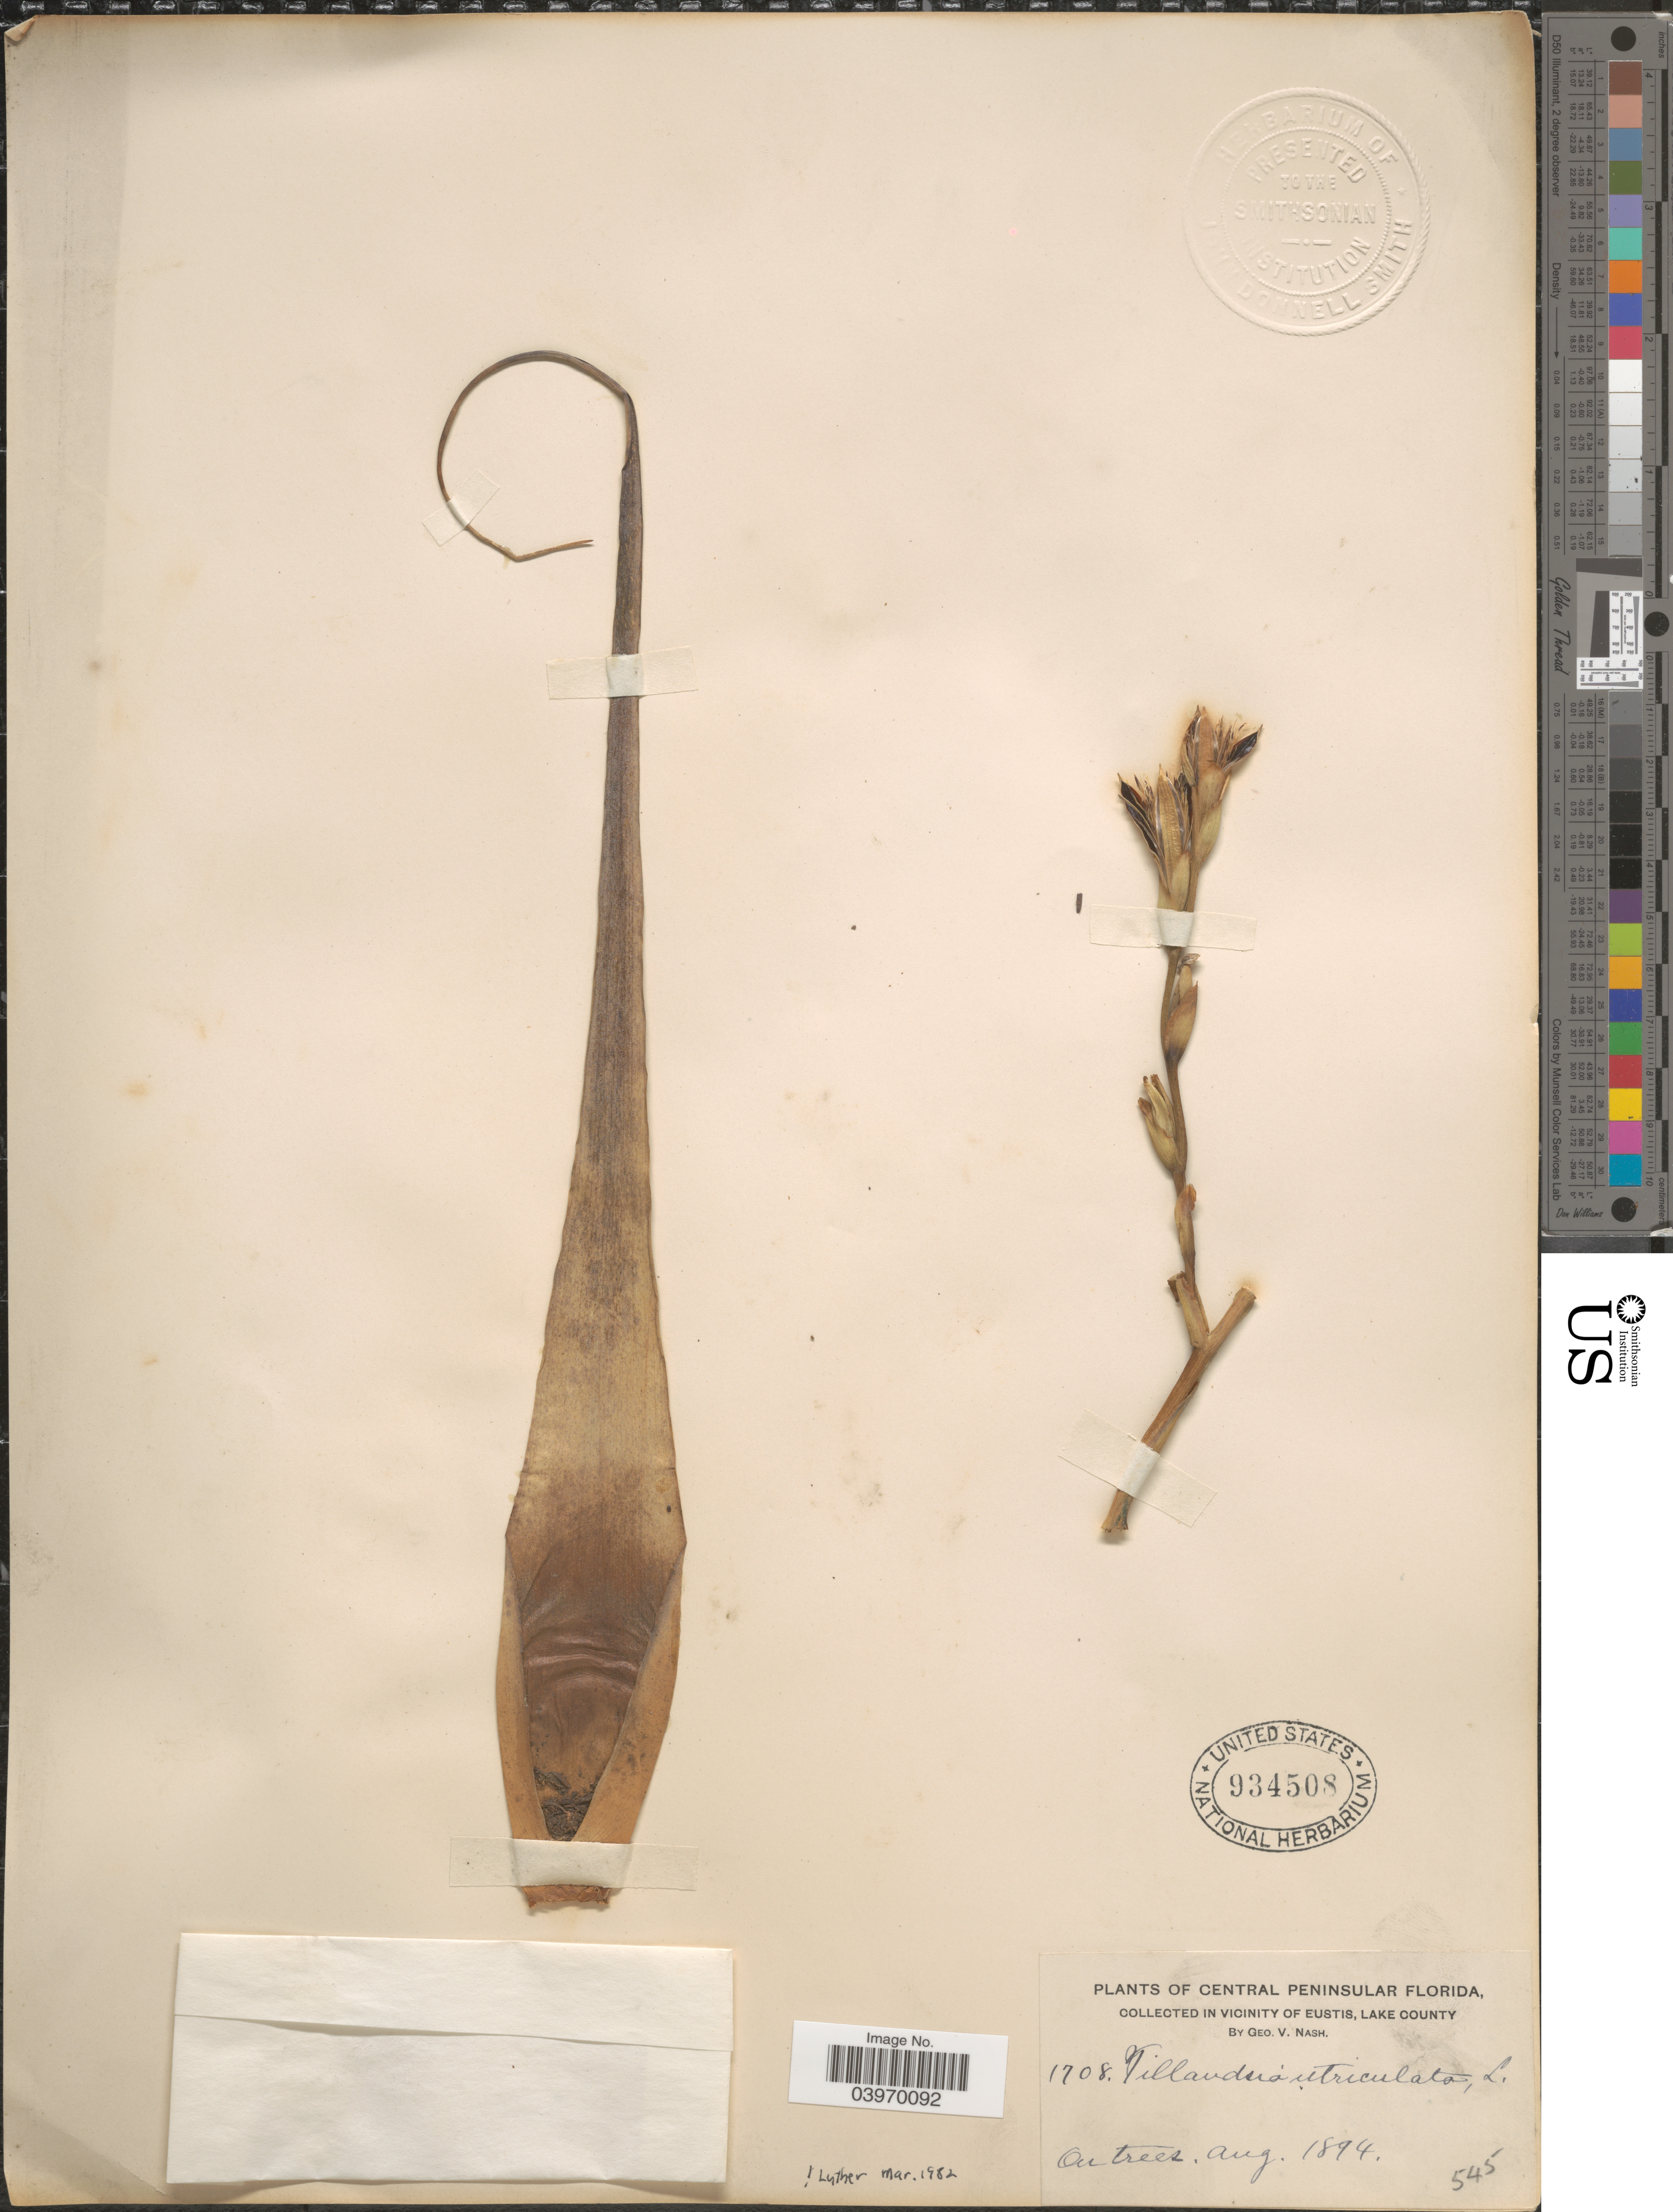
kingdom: Plantae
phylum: Tracheophyta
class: Liliopsida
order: Poales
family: Bromeliaceae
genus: Tillandsia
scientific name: Tillandsia utriculata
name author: L.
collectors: G. V. Nash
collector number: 1708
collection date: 1894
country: United States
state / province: Florida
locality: Central Peninsular Florida. In vicinity of Eustis, Lake County.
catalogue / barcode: US 934508